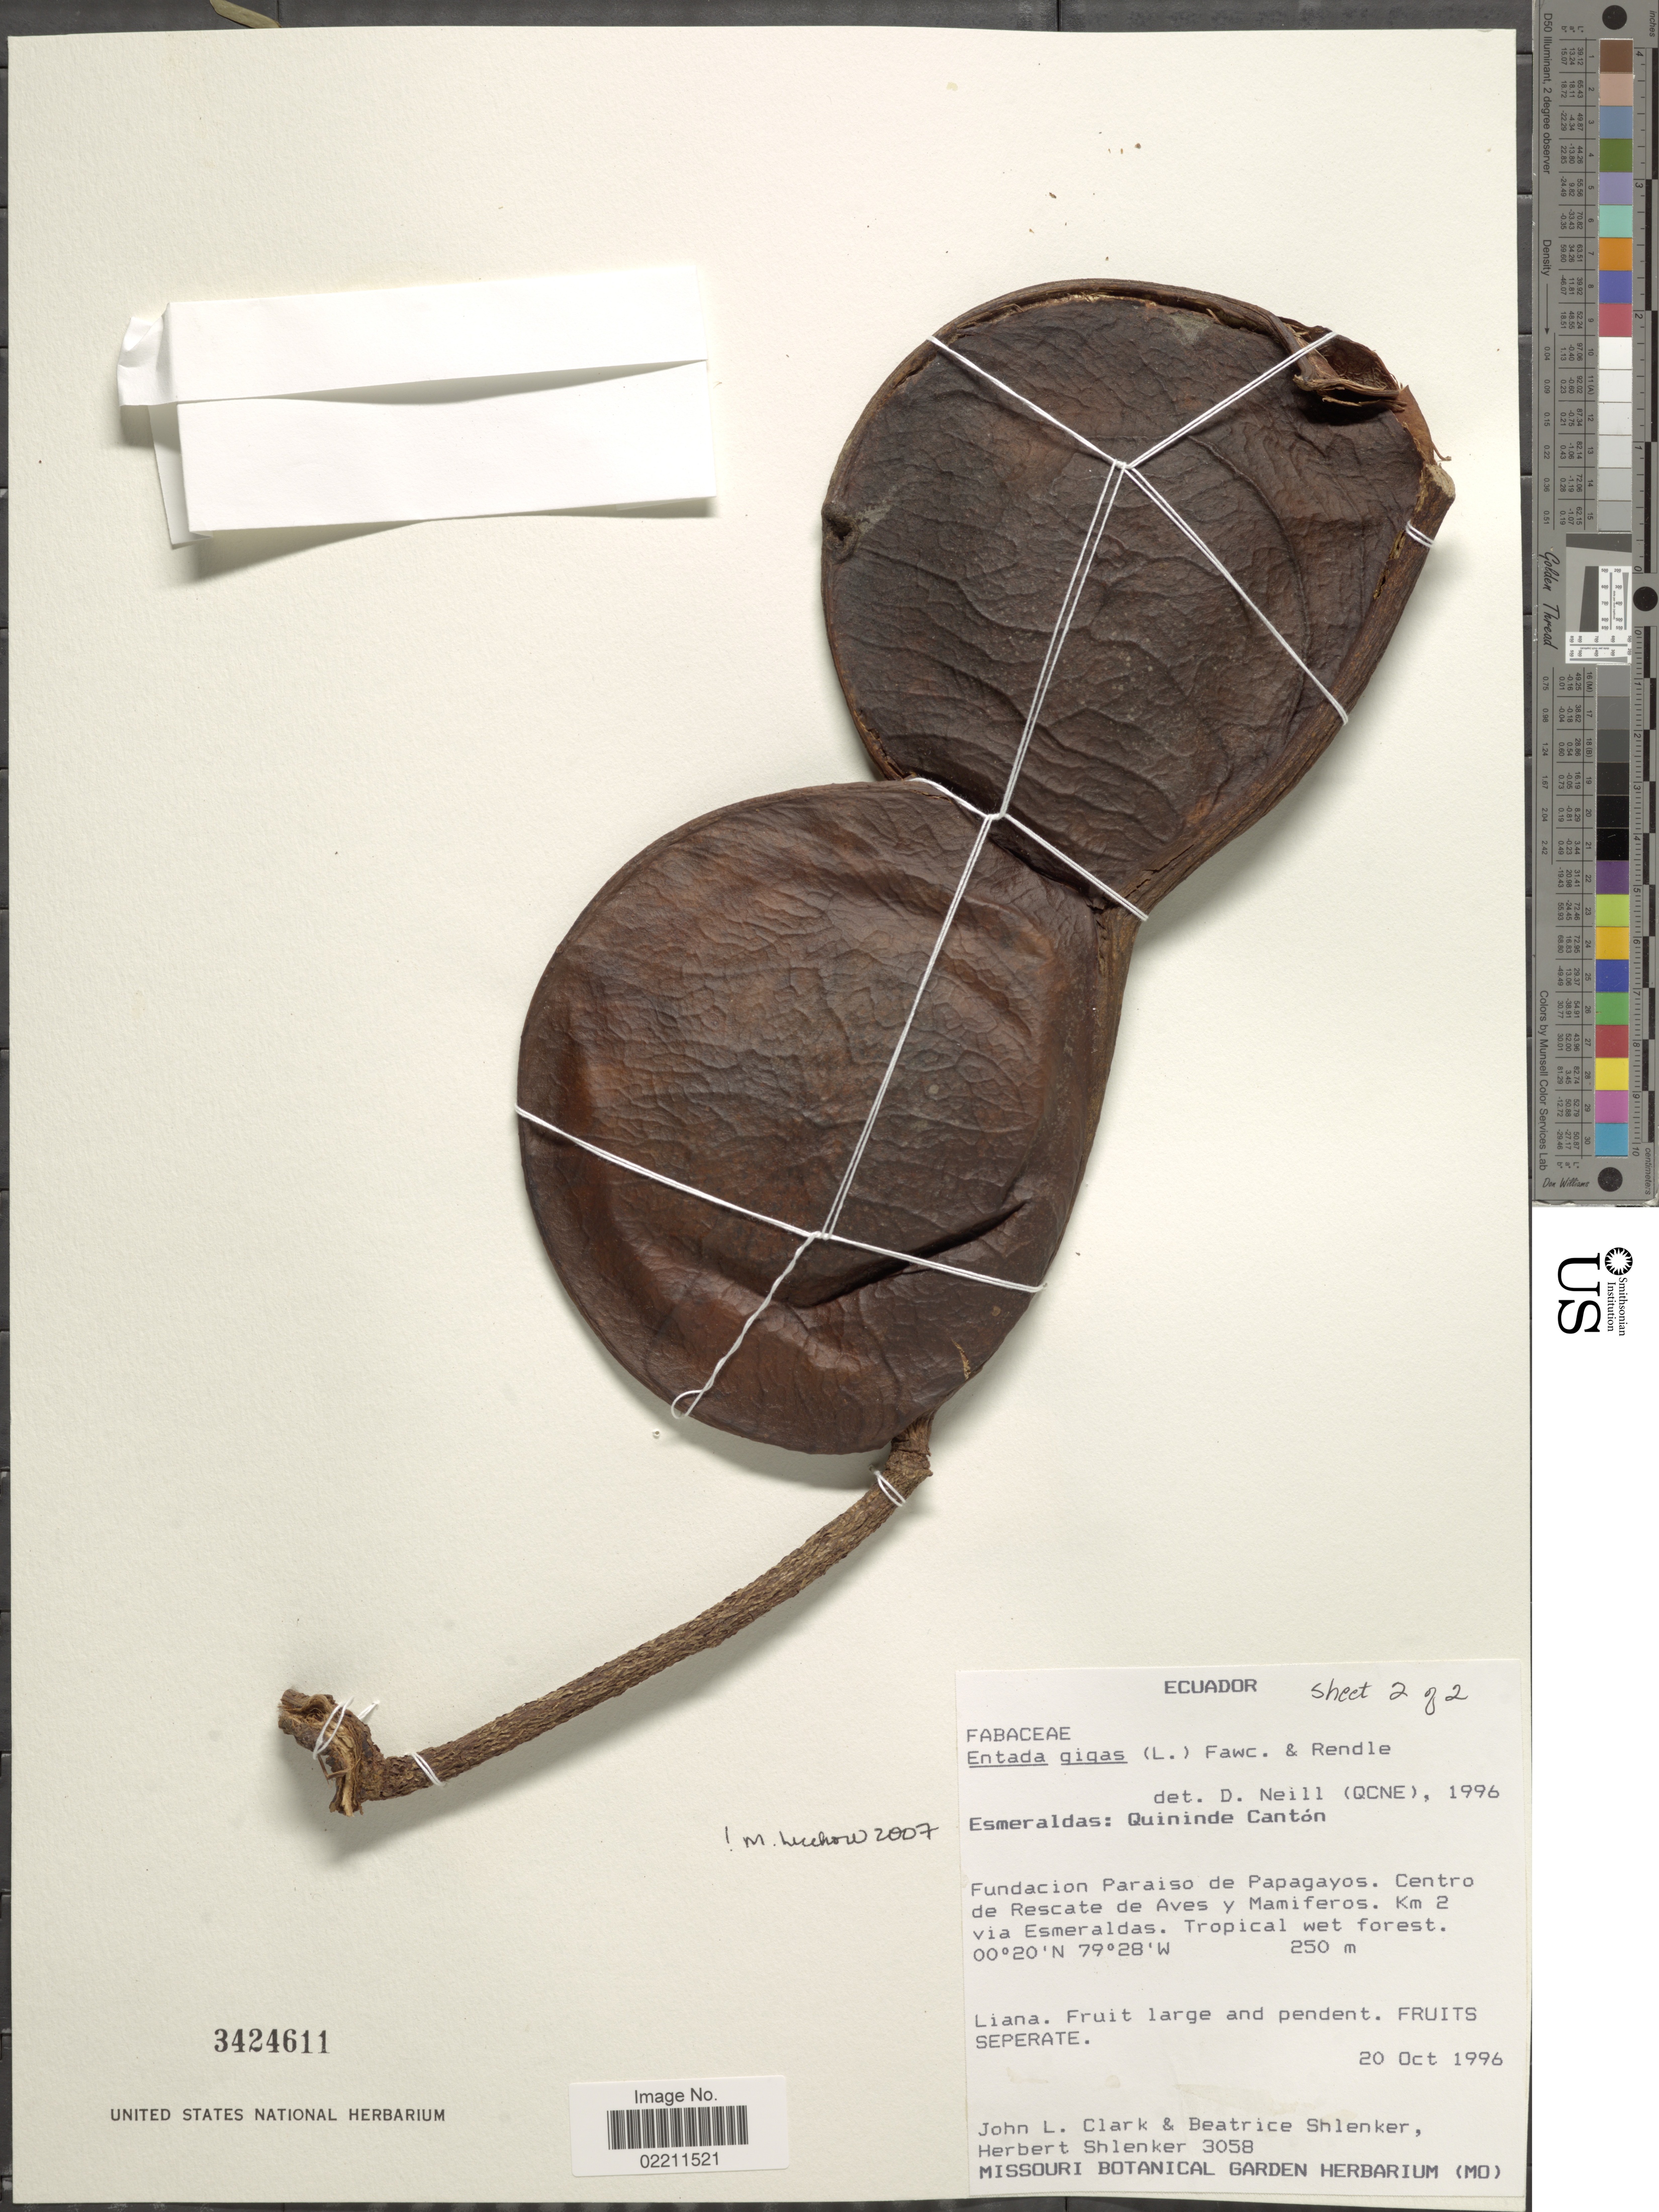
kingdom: Plantae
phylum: Tracheophyta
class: Magnoliopsida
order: Fabales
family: Fabaceae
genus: Entada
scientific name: Entada gigas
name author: (L.) Fawc. & Rendle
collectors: J. L. Clark, B. Shlenker & H. Shlenker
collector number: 3058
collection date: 1996-10-20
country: Ecuador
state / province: Esmeraldas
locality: Esmeraldas: Quininde Canton. Fundacion Paraiso de Papagayos, Centro de Rescate de Aves y Mamiferos, Km 2 via Esmeraldas. Tropical wet forest.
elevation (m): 250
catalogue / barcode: US 3424611